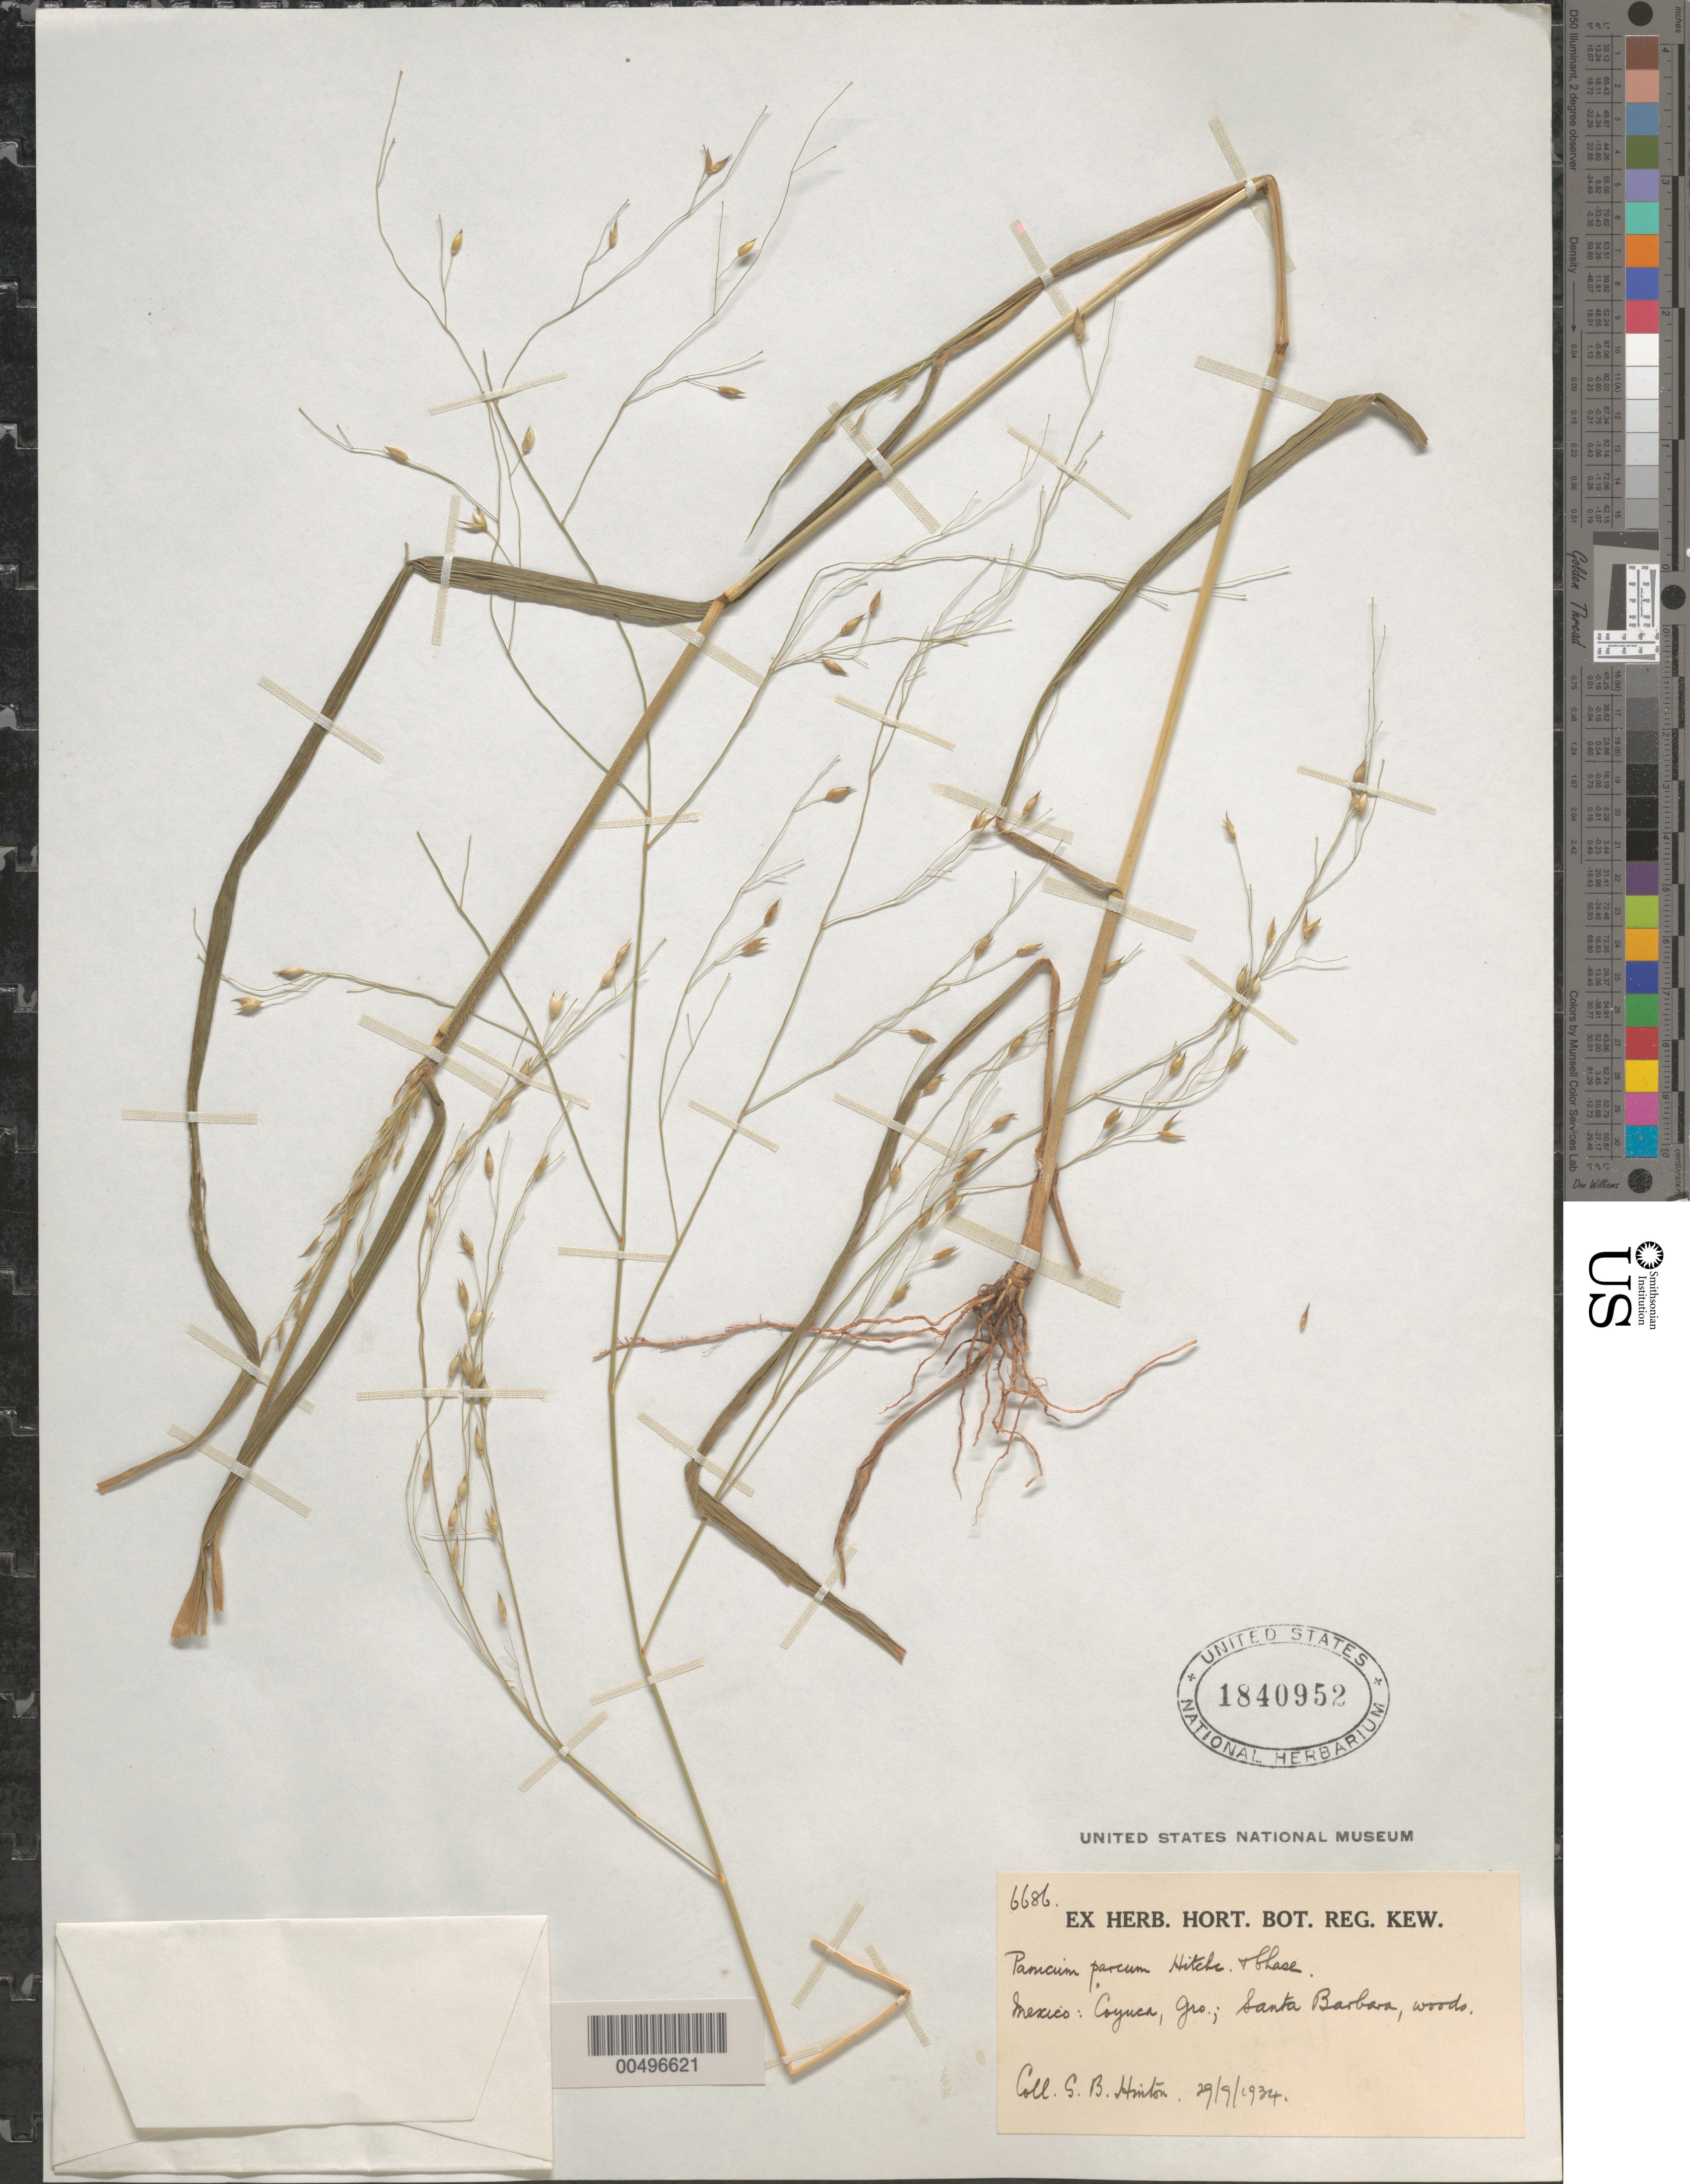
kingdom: Plantae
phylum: Tracheophyta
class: Liliopsida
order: Poales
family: Poaceae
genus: Panicum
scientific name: Panicum parcum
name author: Hitchc. & Chase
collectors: G. B. Hinton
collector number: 6686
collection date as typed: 29 Sep 1934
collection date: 1934-09-29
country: Mexico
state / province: Guerrero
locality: Coyuca, Santa Barbara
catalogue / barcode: US 1840952